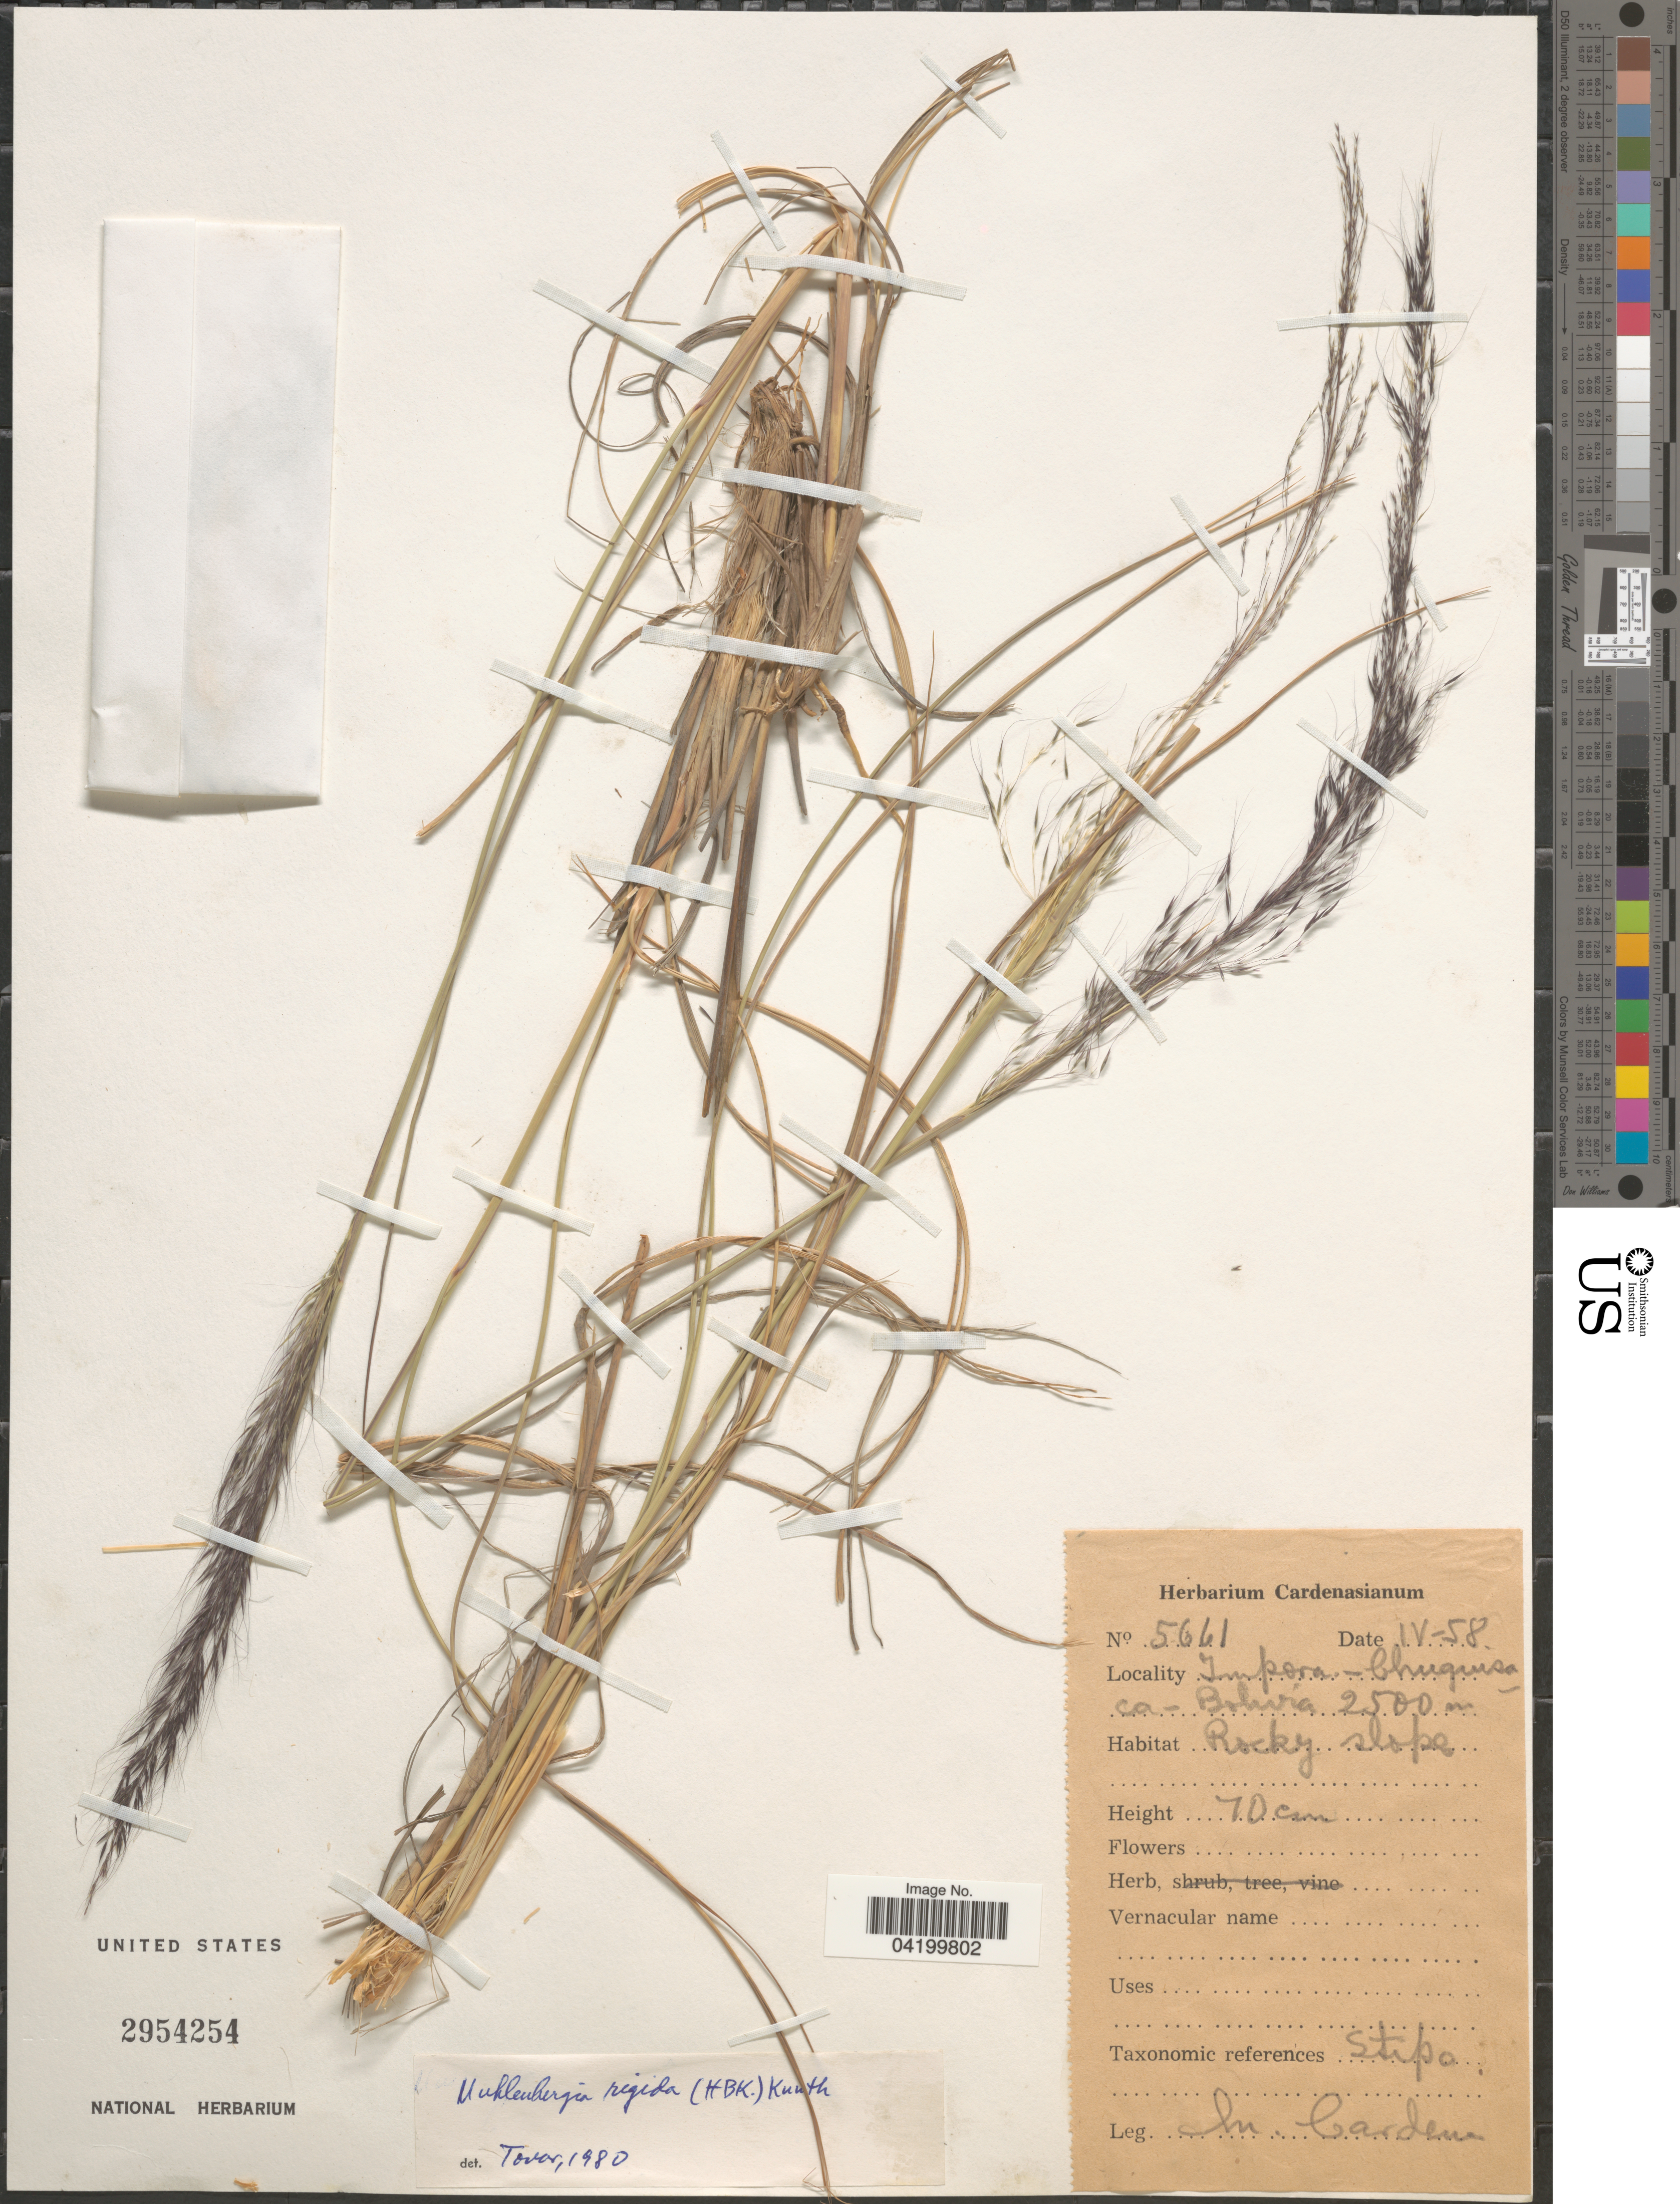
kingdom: Plantae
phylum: Tracheophyta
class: Liliopsida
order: Poales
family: Poaceae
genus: Muhlenbergia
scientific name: Muhlenbergia rigida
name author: (Kunth) Kunth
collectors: M. Cárdenas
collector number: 5661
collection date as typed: Transcribed d/m/y: /4/58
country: Bolivia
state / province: Chuquisaca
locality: Impora.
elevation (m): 2500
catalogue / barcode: US 2954254